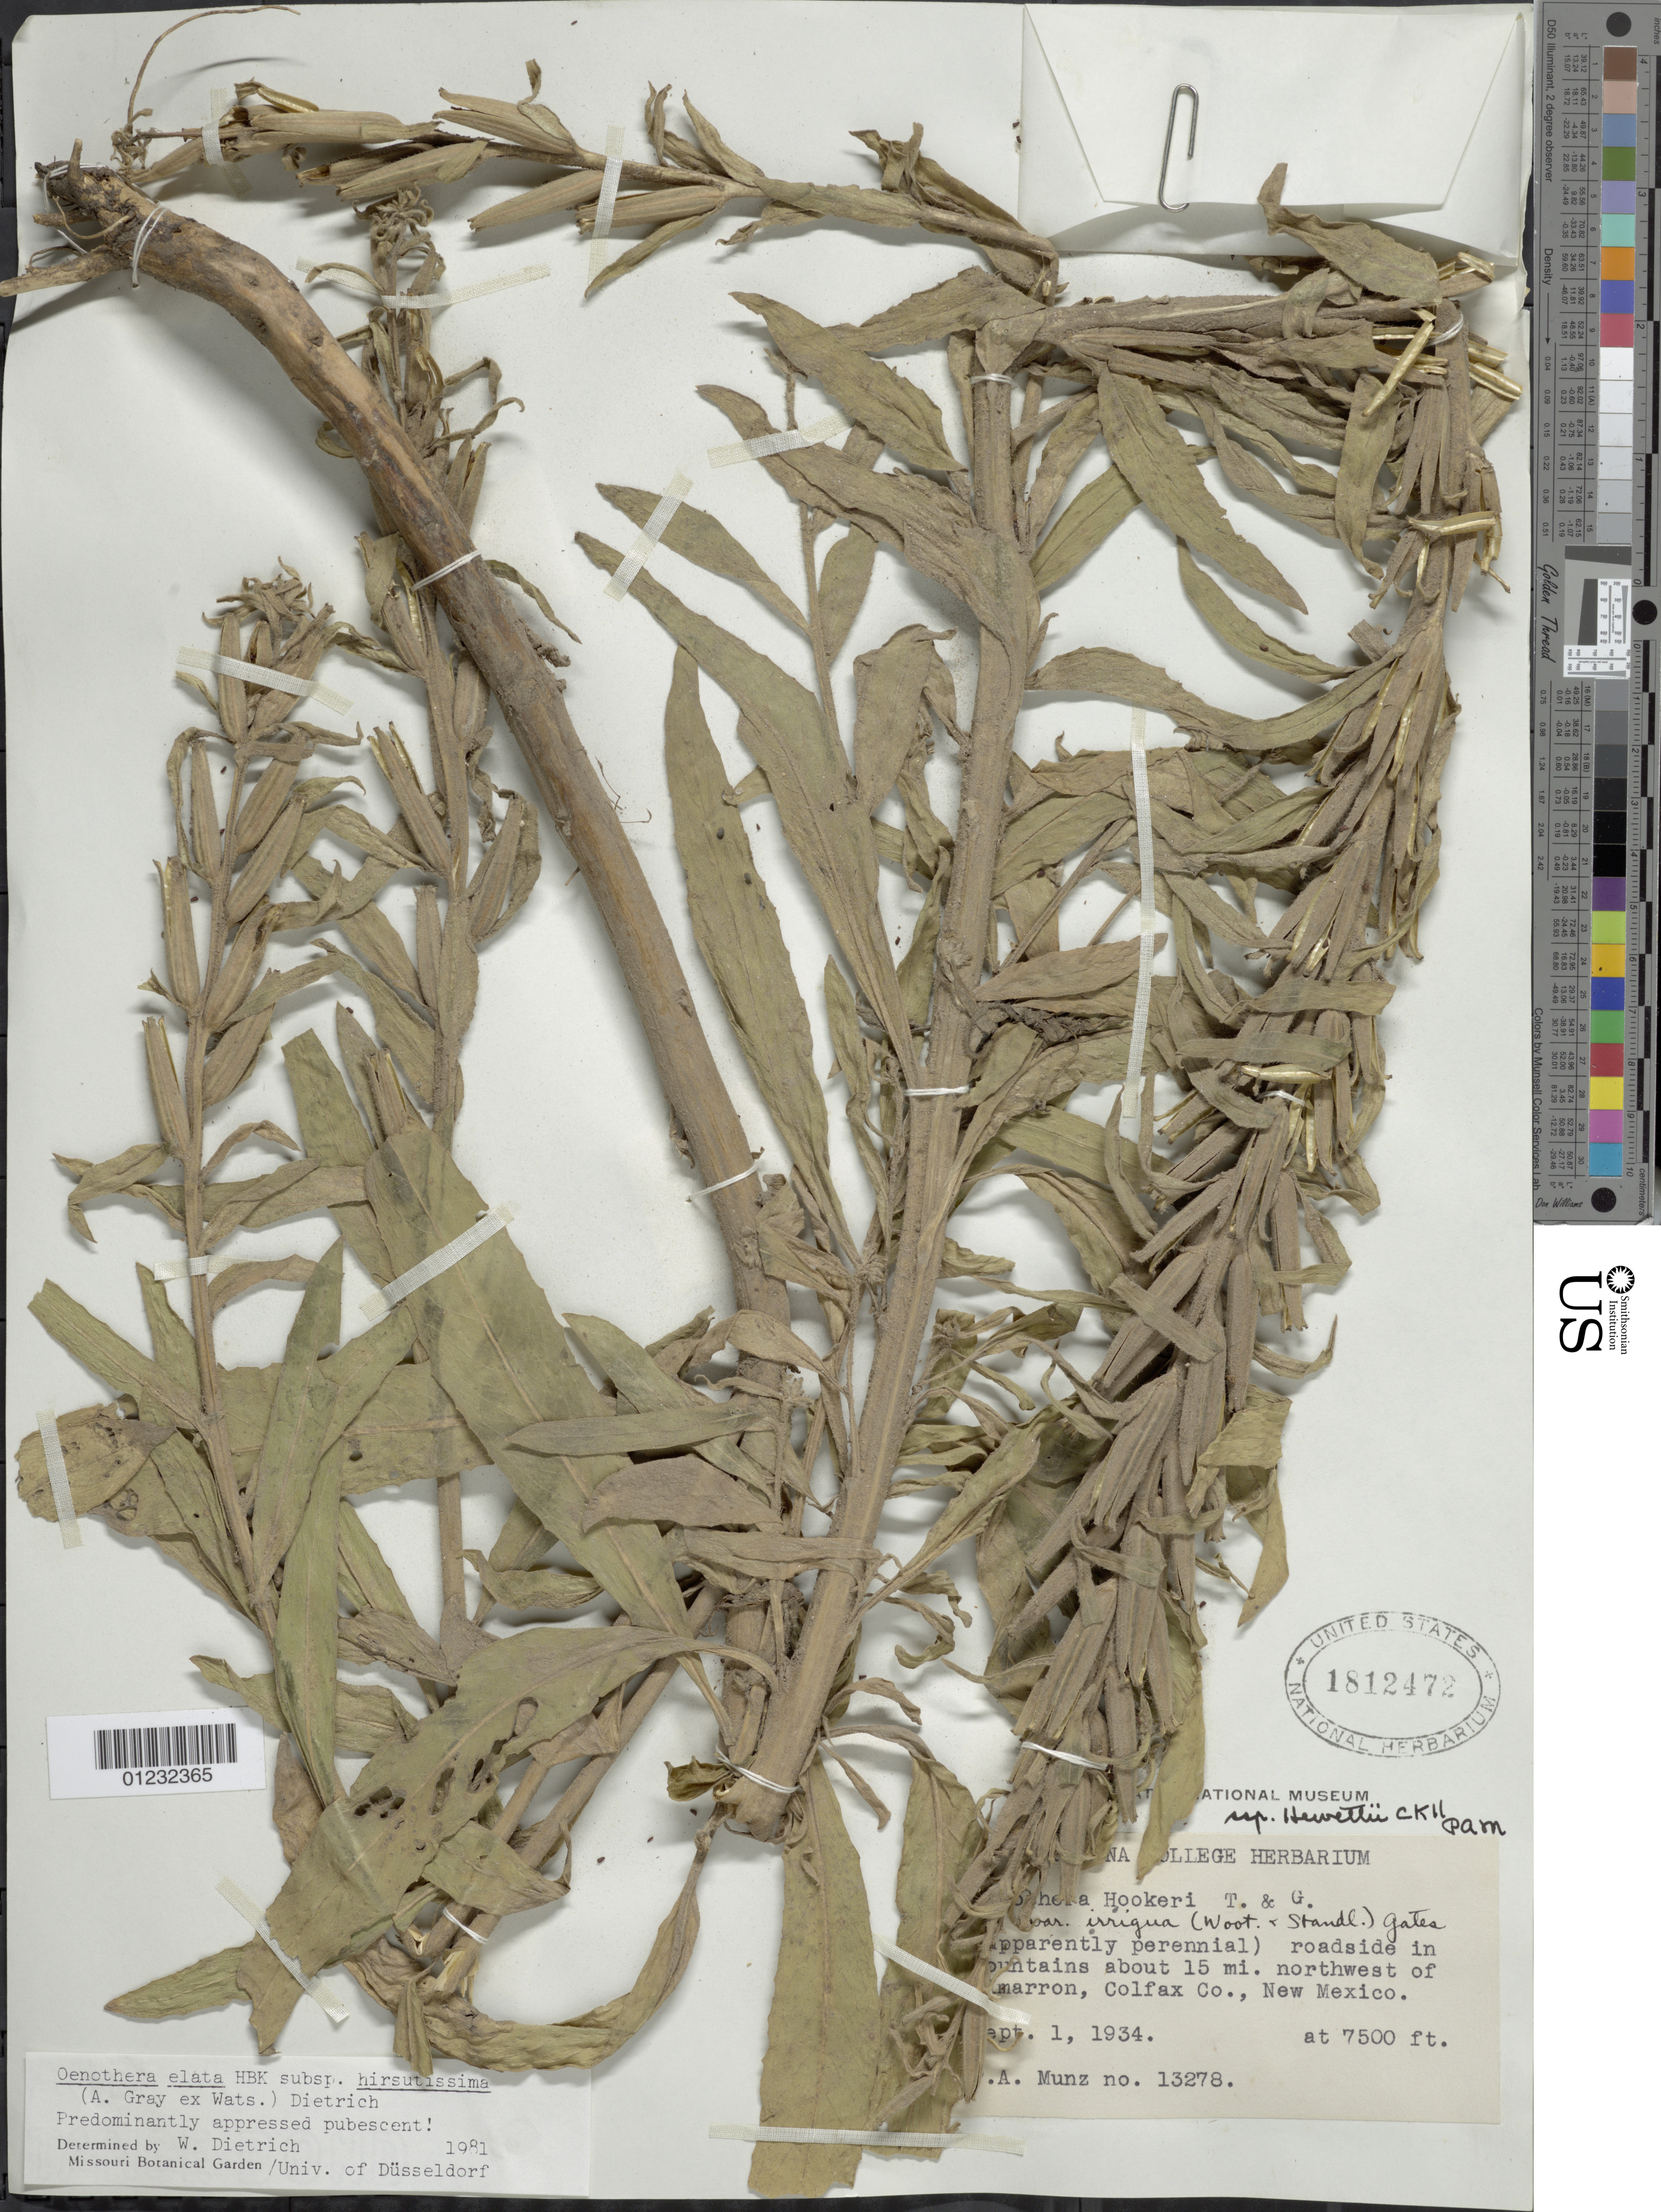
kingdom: Plantae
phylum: Tracheophyta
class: Magnoliopsida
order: Myrtales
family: Onagraceae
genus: Oenothera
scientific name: Oenothera elata subsp. hirsutissima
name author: (A. Gray ex S. Watson) W. Dietr.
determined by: Dietrich, W.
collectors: P. A. Munz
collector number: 13278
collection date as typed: Sept. 1, 1934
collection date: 1934-09-01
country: United States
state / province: New Mexico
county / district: Colfax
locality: In mountains about 15 miles northwest of Cimarron.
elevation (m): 2286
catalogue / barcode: US 1812472